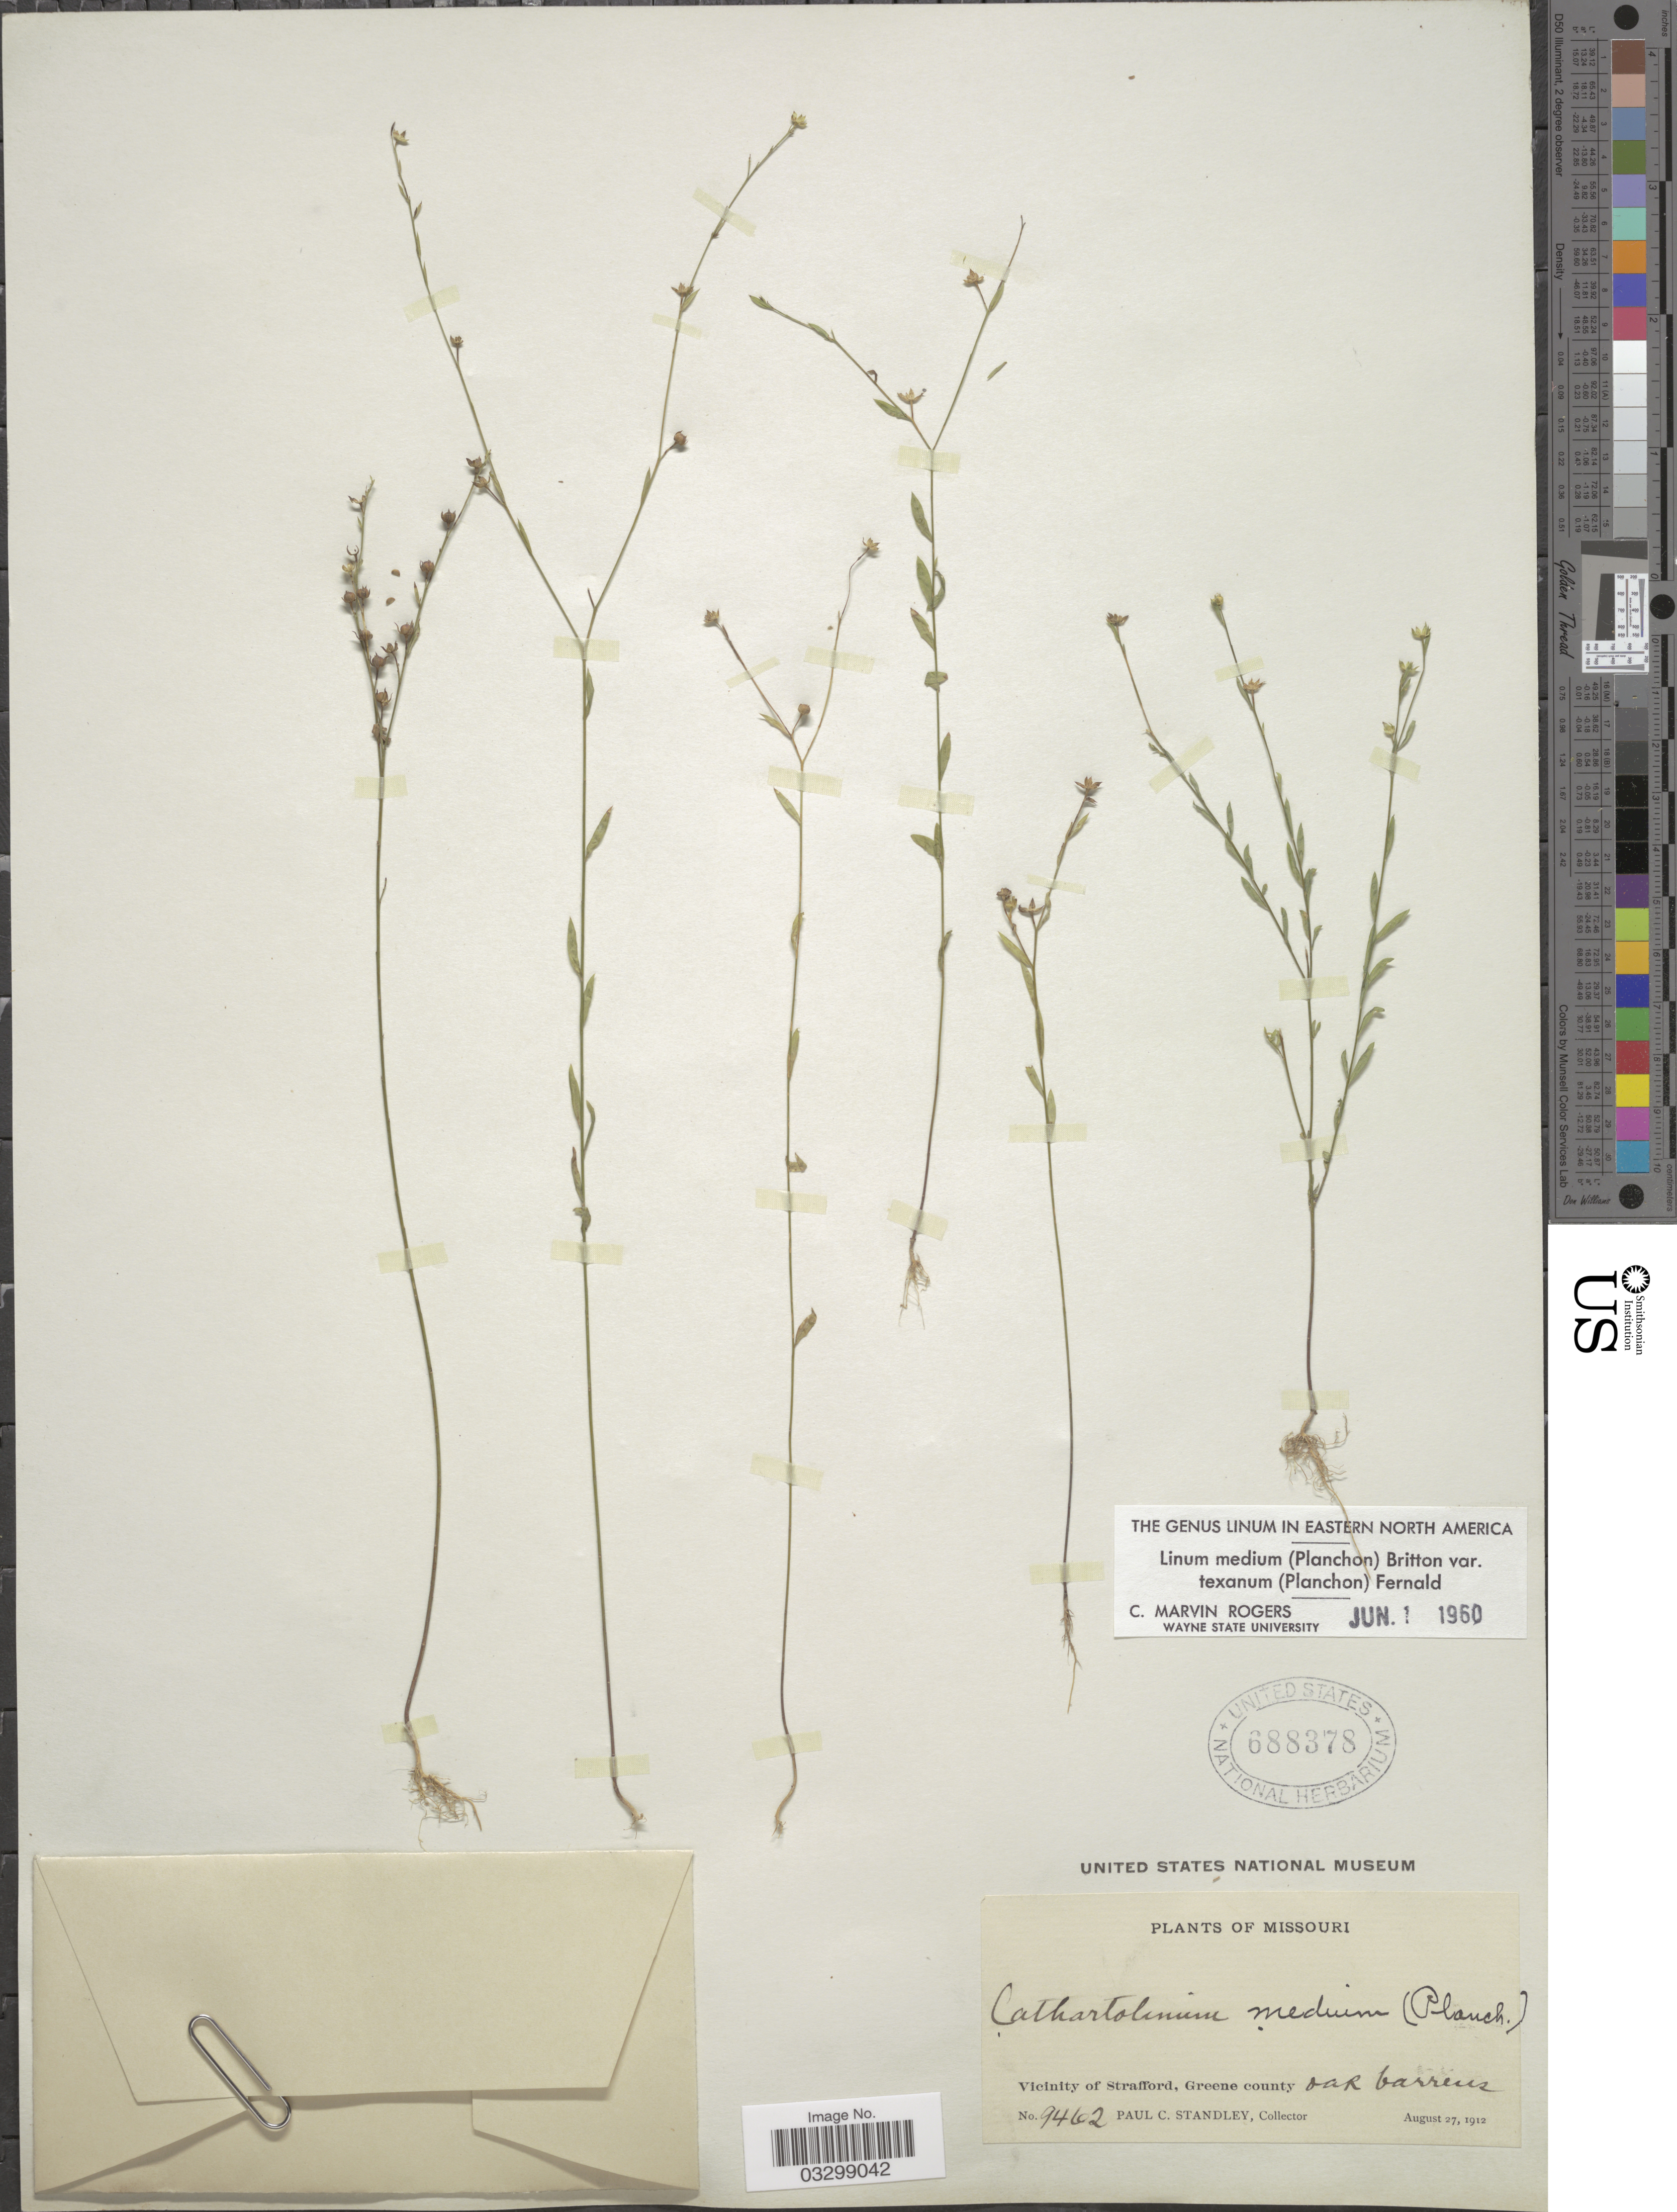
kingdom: Plantae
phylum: Tracheophyta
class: Magnoliopsida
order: Malpighiales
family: Linaceae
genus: Linum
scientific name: Linum medium var. texanum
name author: (Planch.) Fernald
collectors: P. C. Standley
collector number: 9462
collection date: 1912-08-27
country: United States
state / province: Missouri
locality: Vicinity of Strafford, Greene County.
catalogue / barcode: US 688378